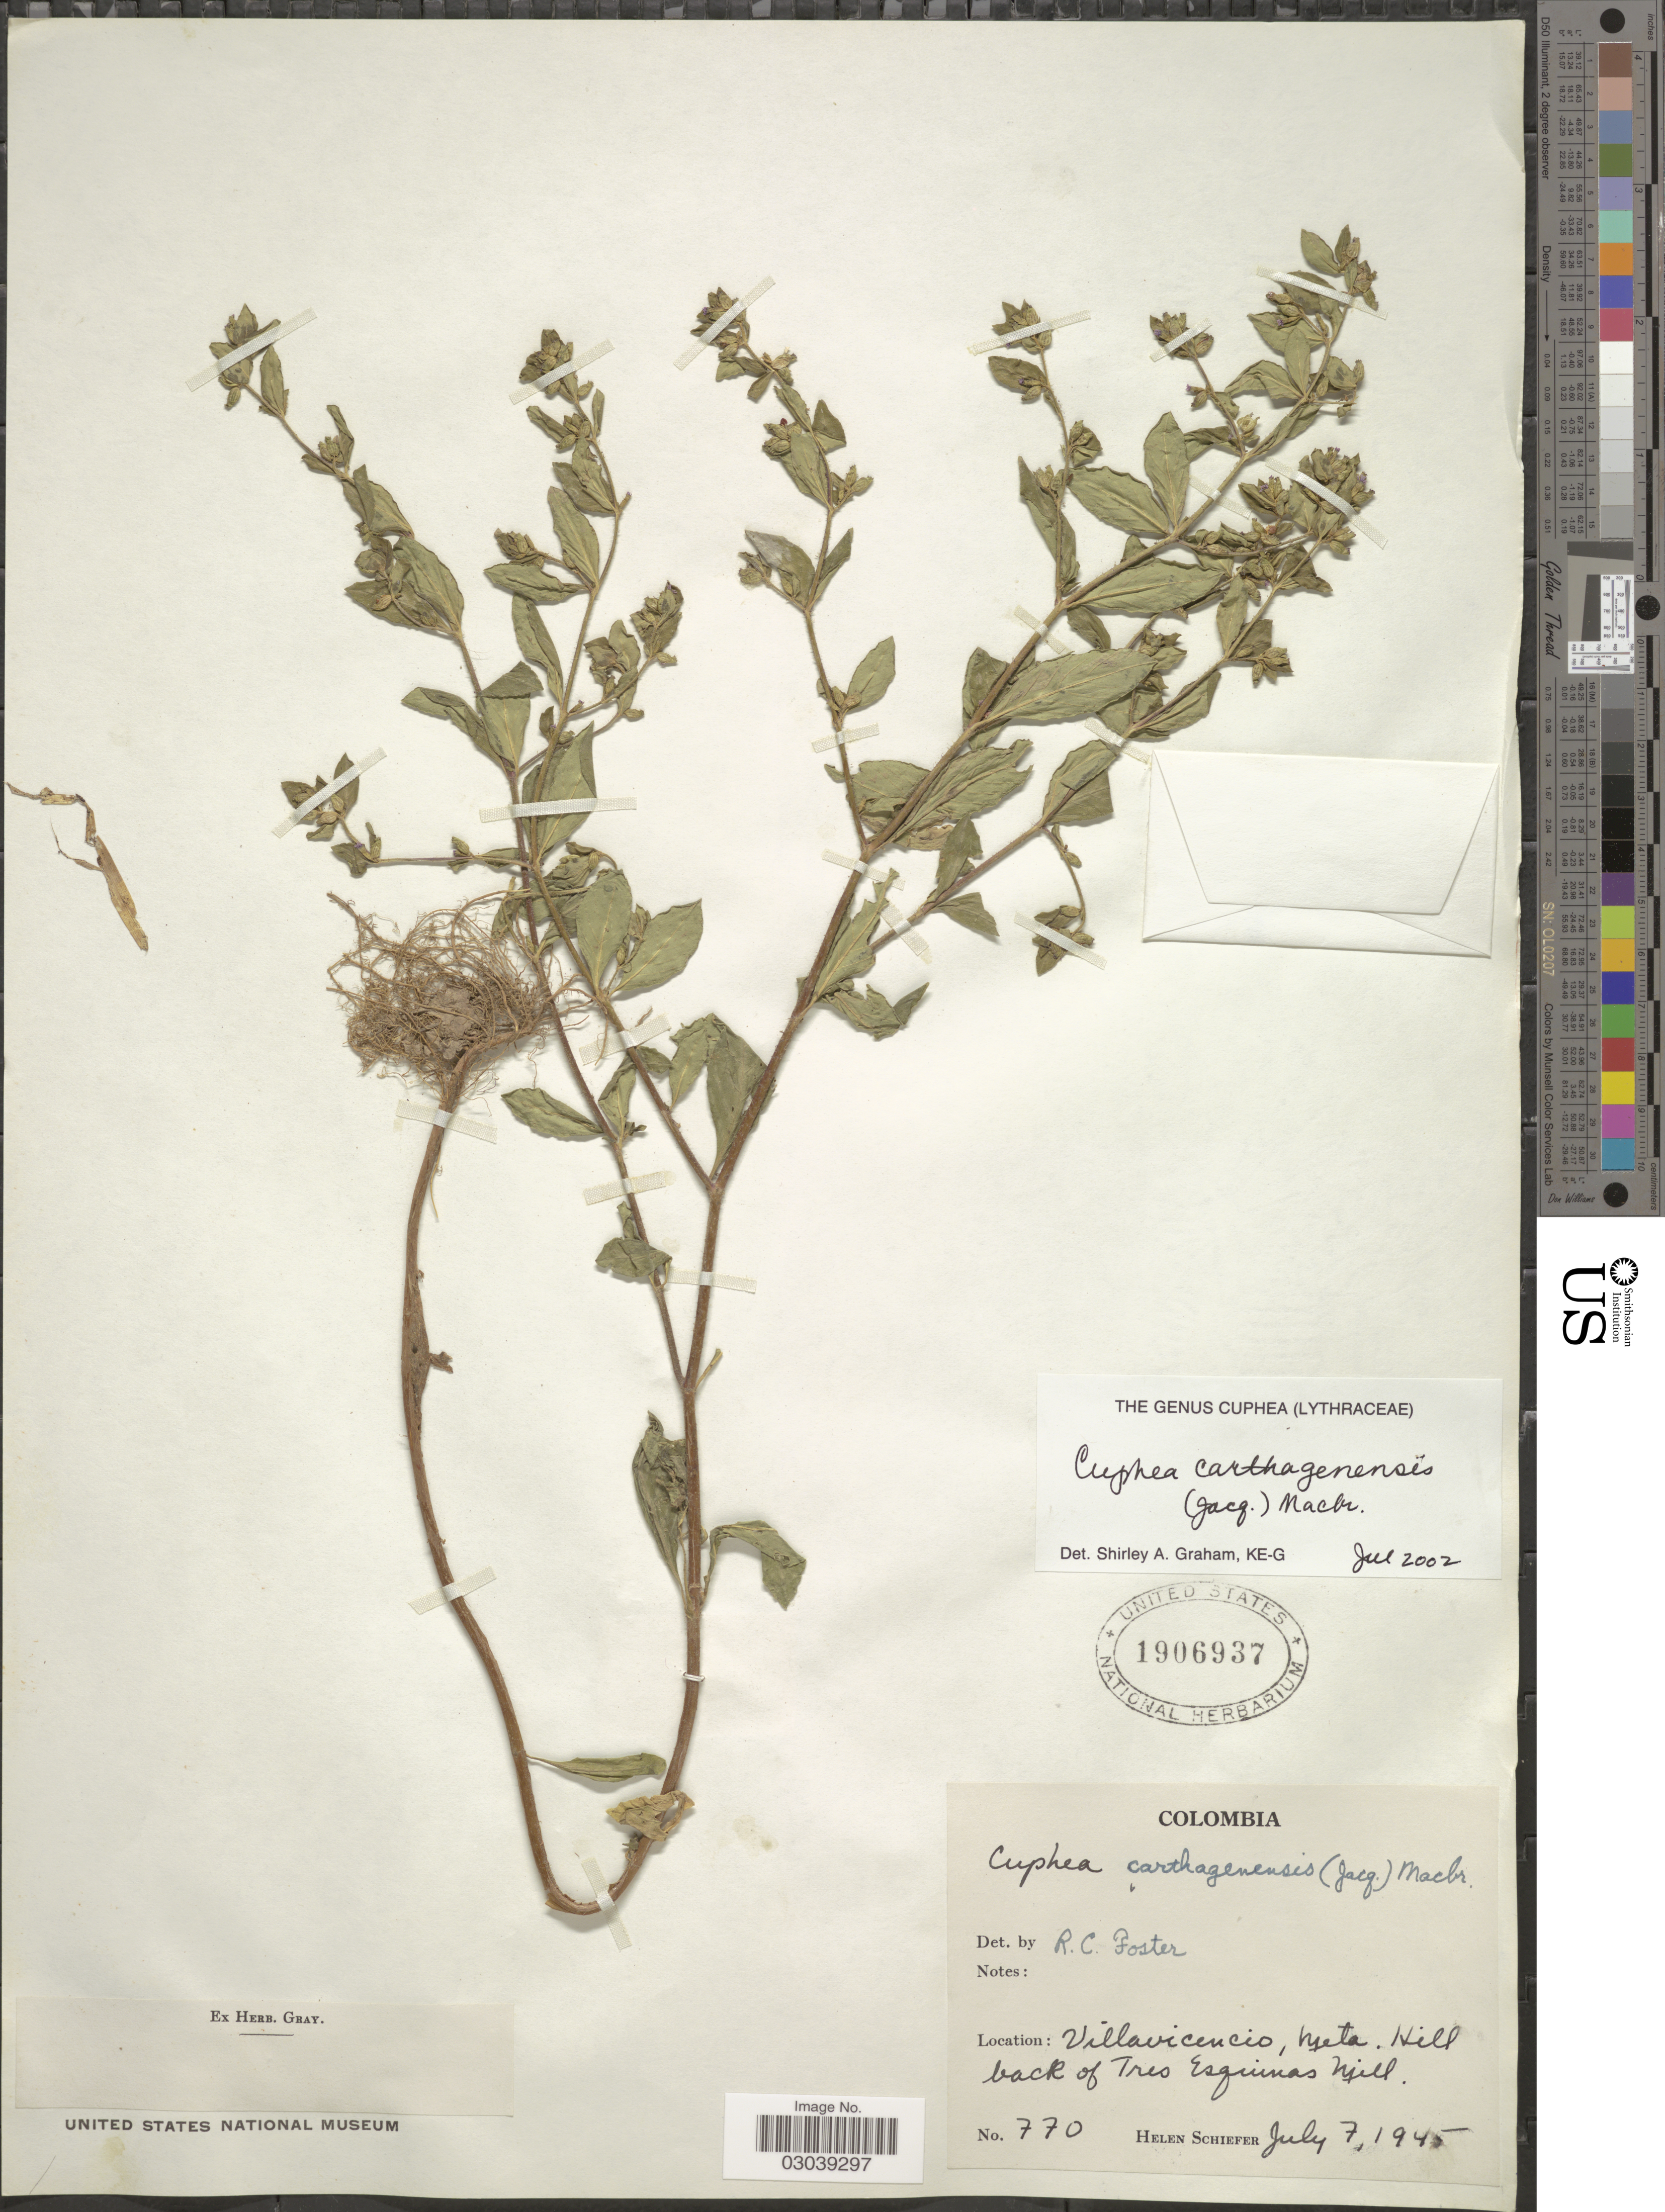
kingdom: Plantae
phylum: Tracheophyta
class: Magnoliopsida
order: Myrtales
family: Lythraceae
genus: Cuphea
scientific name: Cuphea carthagenensis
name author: (Jacq.) J.F. Macbr.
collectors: H. Schiefer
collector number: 770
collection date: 1945-07-07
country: Colombia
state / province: Meta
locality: Villavicencio. Hill back of Tres Esquinas Mill.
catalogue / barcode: US 1906937